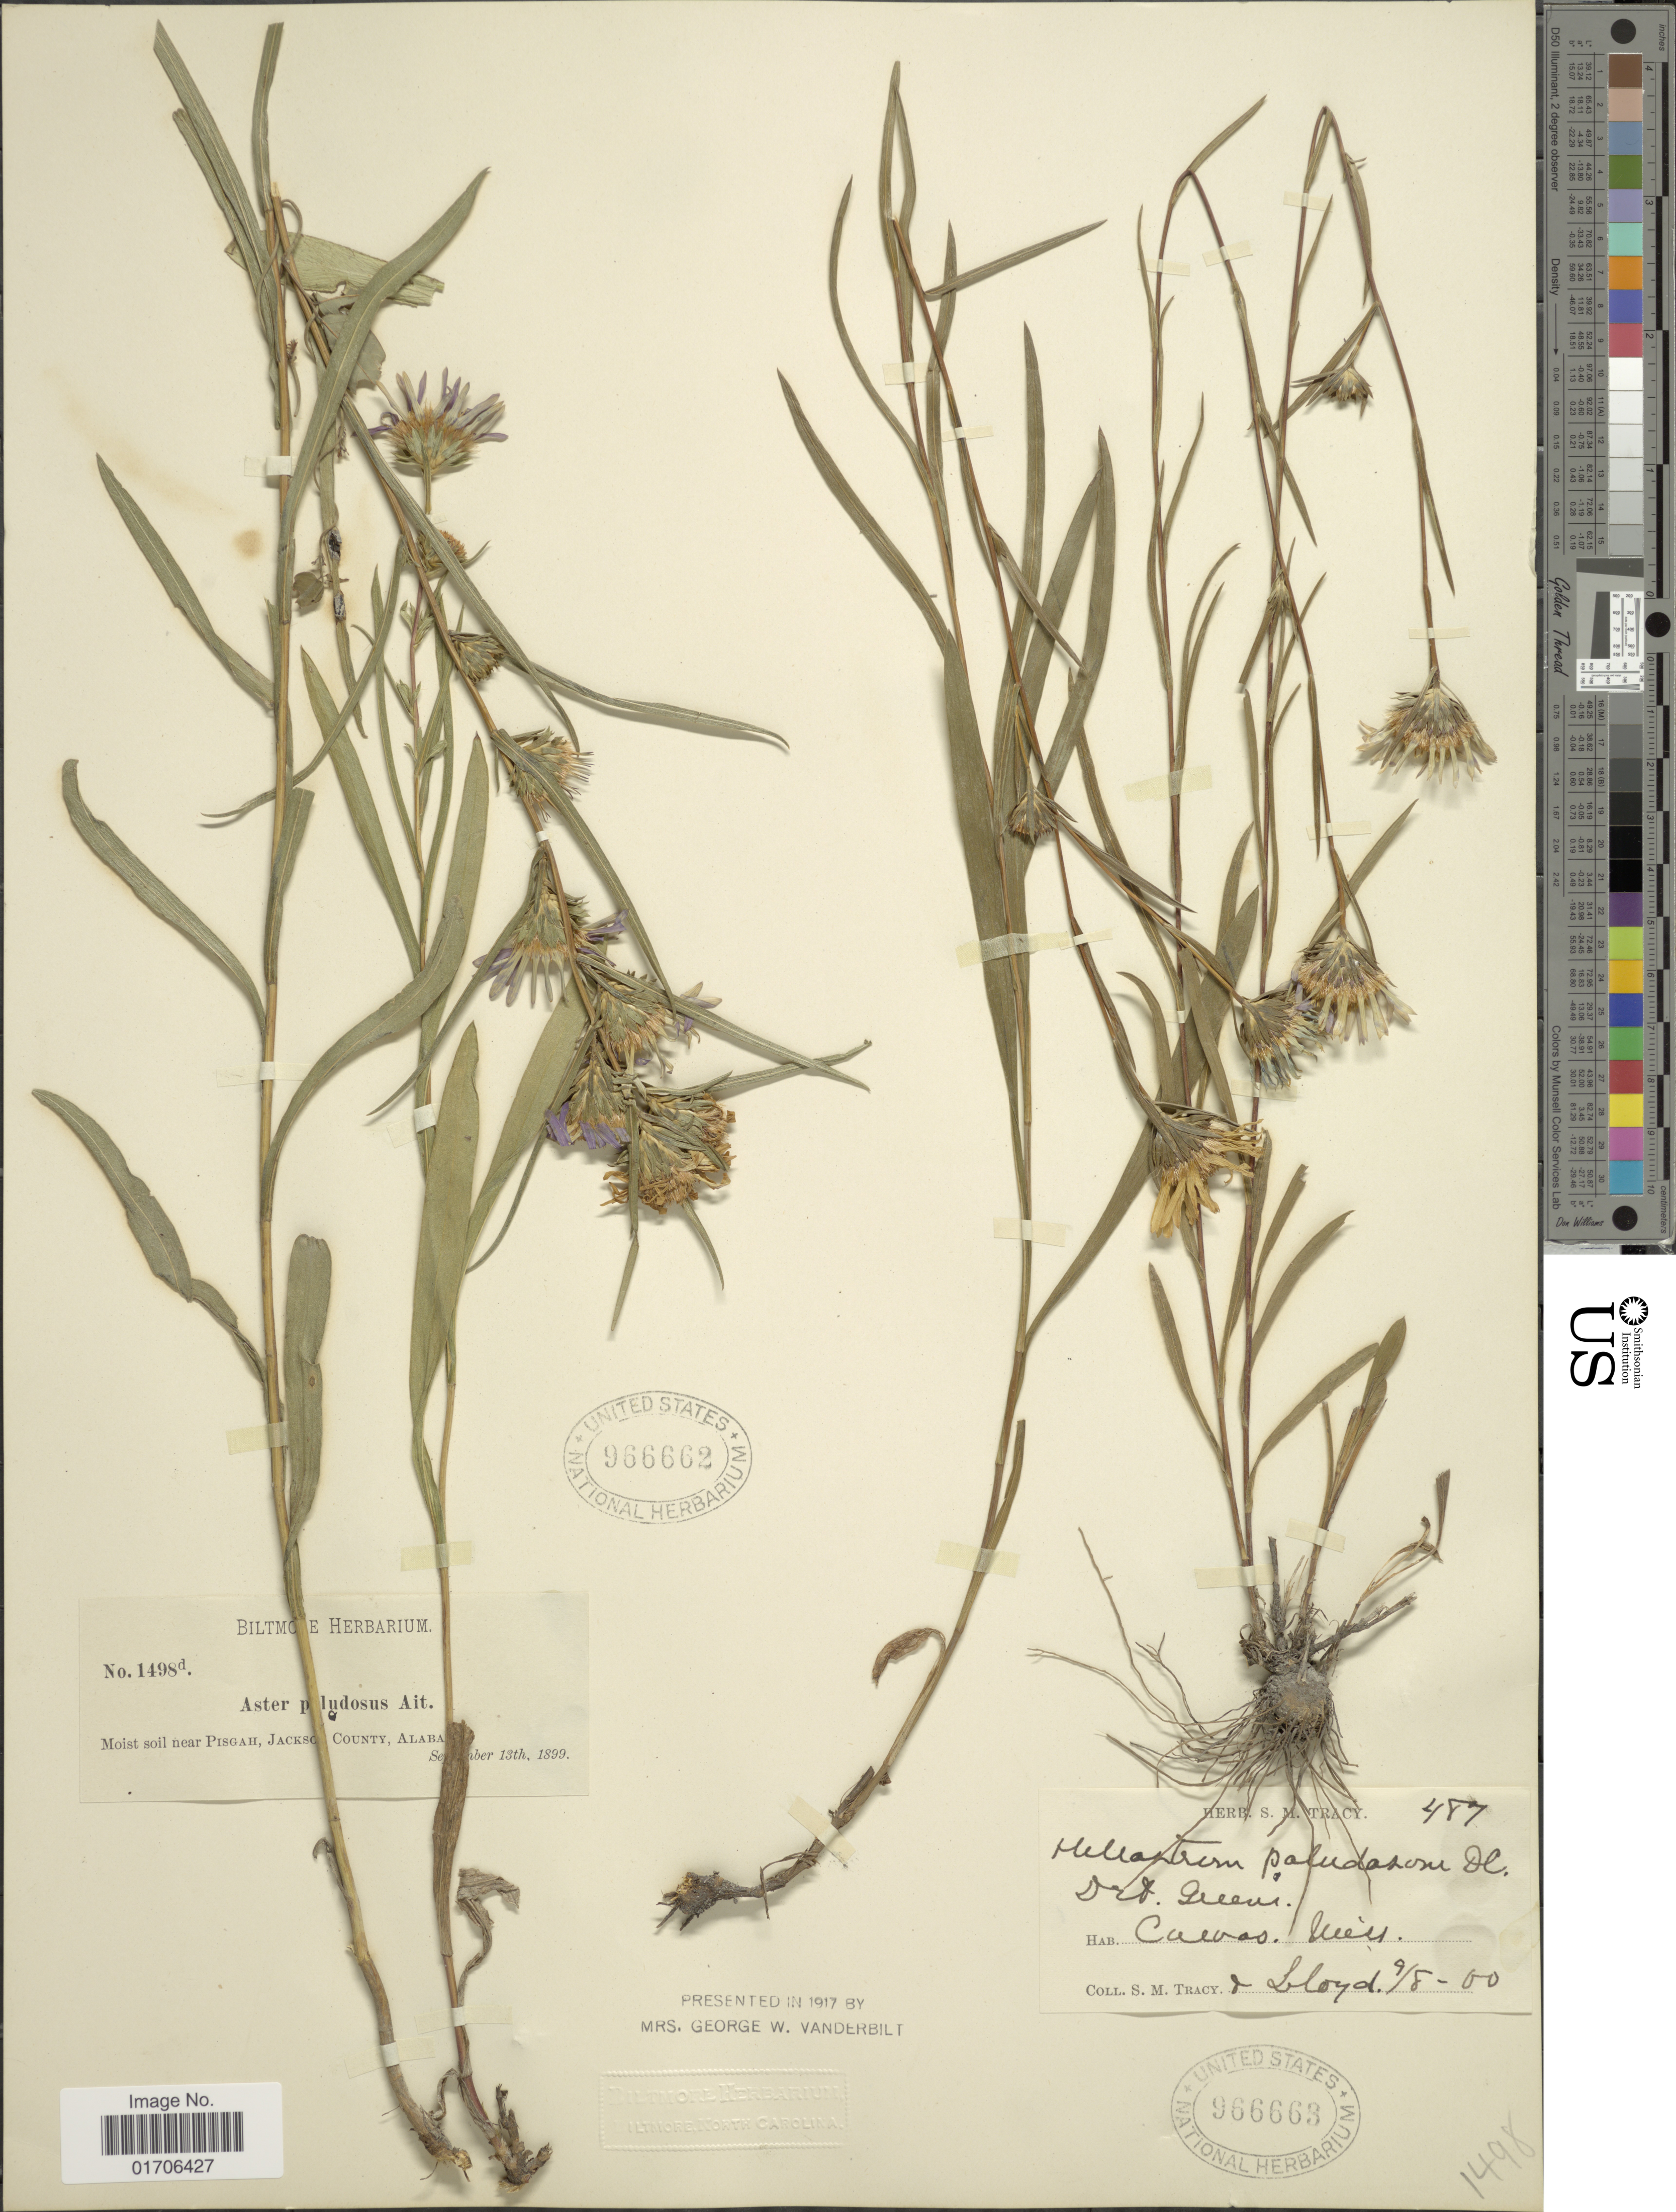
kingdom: Plantae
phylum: Tracheophyta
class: Magnoliopsida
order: Asterales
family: Asteraceae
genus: Eurybia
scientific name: Eurybia hemispherica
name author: G.L. Nesom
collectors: ex herb. Biltmore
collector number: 1498d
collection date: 1899-09-13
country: United States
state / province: Alabama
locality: Moist soil near Pisgah, Jackson County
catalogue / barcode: US 966662